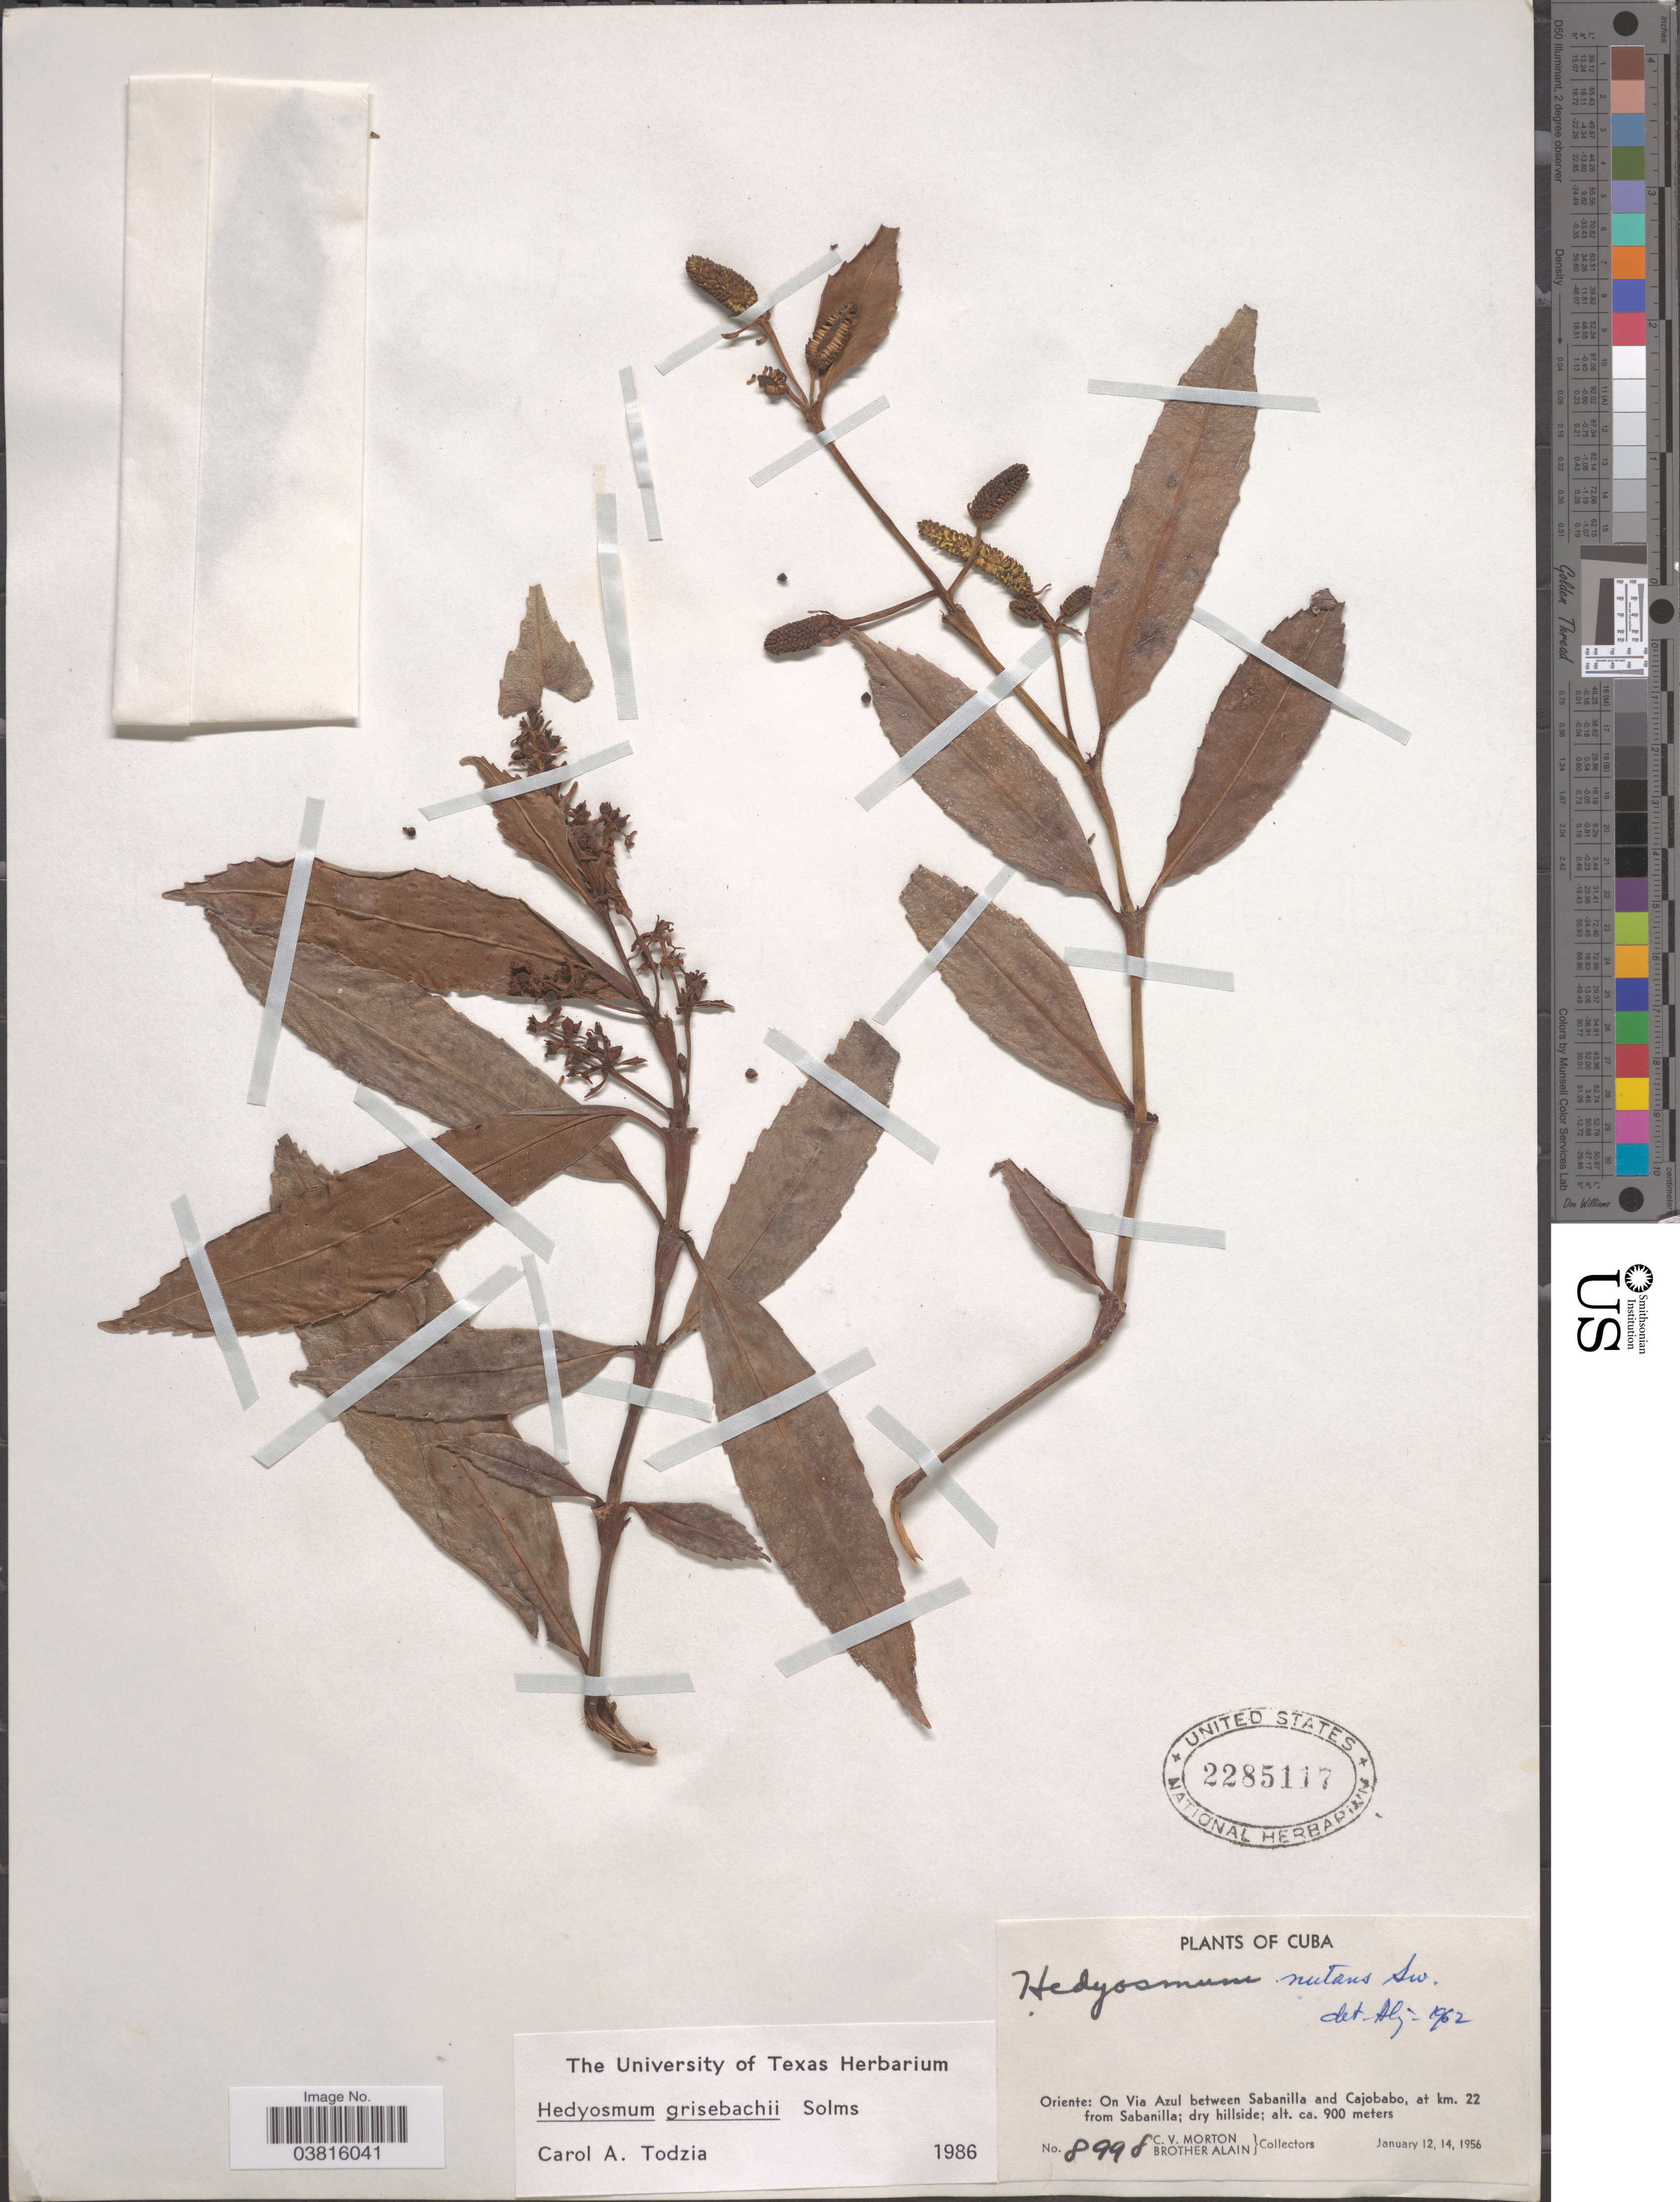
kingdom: Plantae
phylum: Tracheophyta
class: Magnoliopsida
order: Chloranthales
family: Chloranthaceae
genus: Hedyosmum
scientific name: Hedyosmum grisebachii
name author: Solms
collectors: C. V. Morton & Alain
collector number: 8998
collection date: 1956-01-12/1956-01-14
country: Cuba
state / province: Oriente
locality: On Via Azul between Sabanilla and Cajobabo, at km. 22 from Sabanilla.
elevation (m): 900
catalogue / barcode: US 2285117